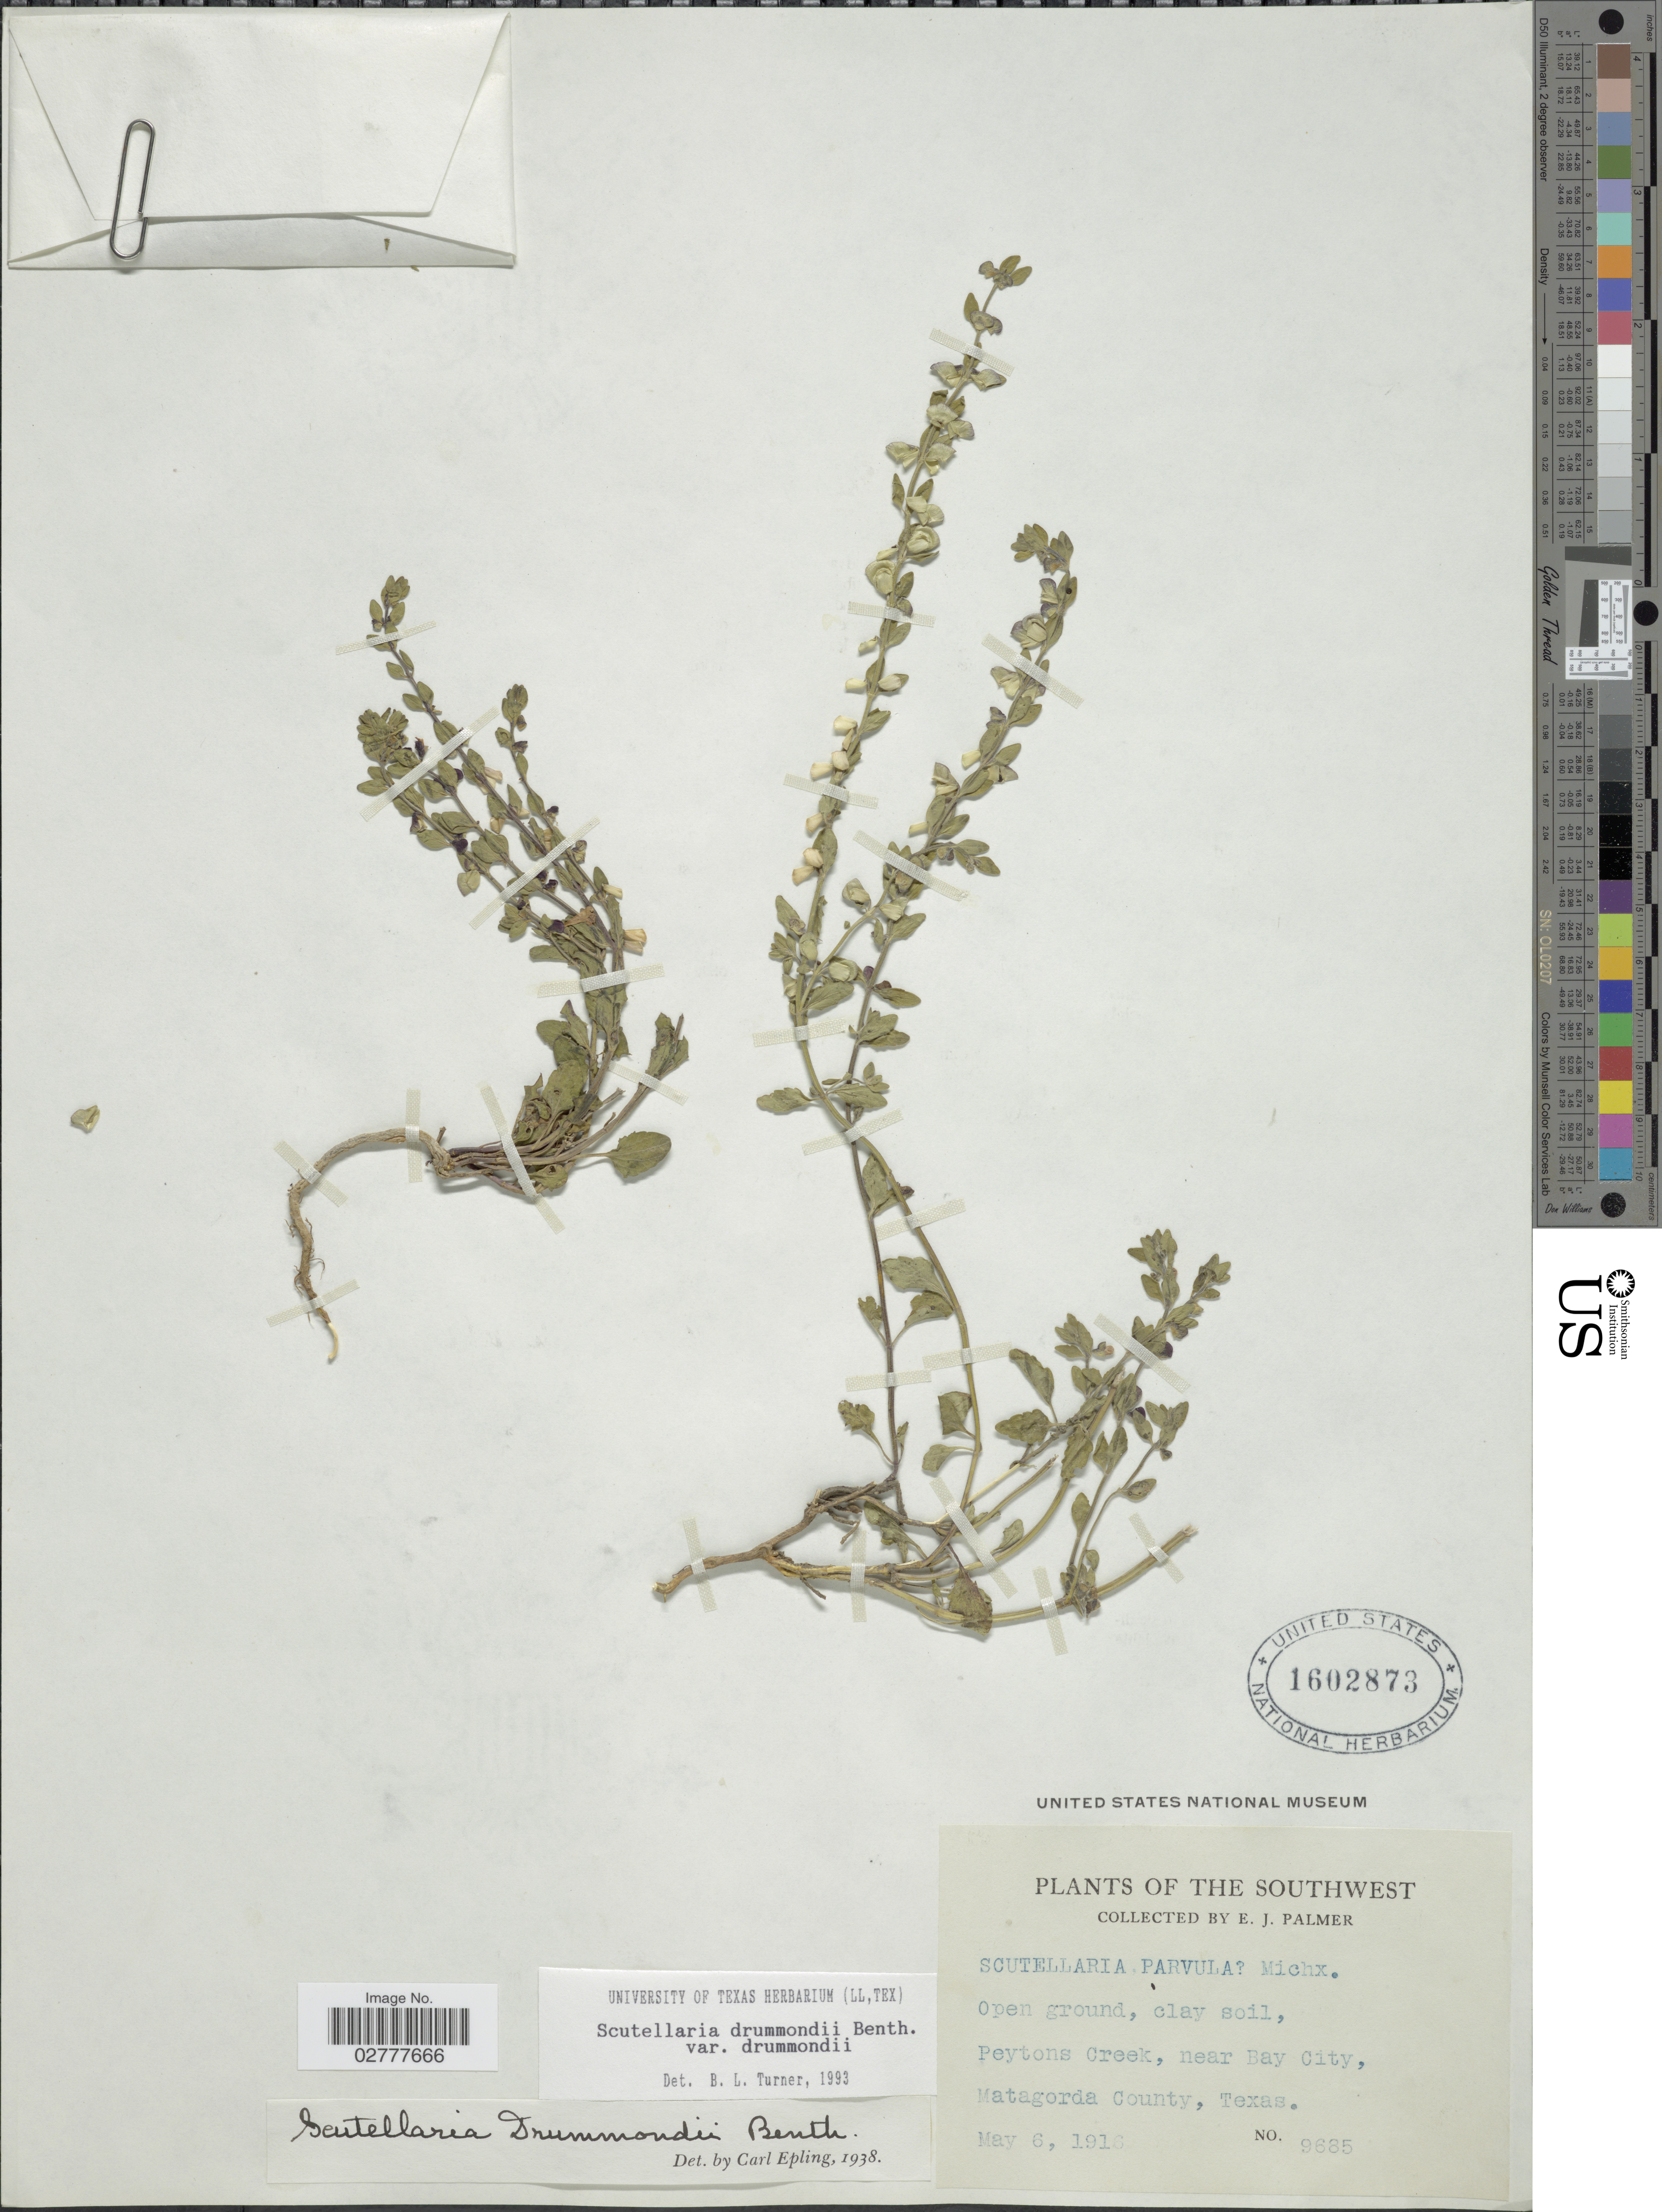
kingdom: Plantae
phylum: Tracheophyta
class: Magnoliopsida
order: Lamiales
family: Lamiaceae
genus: Scutellaria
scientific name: Scutellaria drummondii var. drummondii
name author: Benth.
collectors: E. J. Palmer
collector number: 9685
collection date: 1916-05-06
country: United States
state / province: Texas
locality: The Southwest, Peytons Creek, near Bay City, Matagorda County.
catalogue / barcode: US 1602873